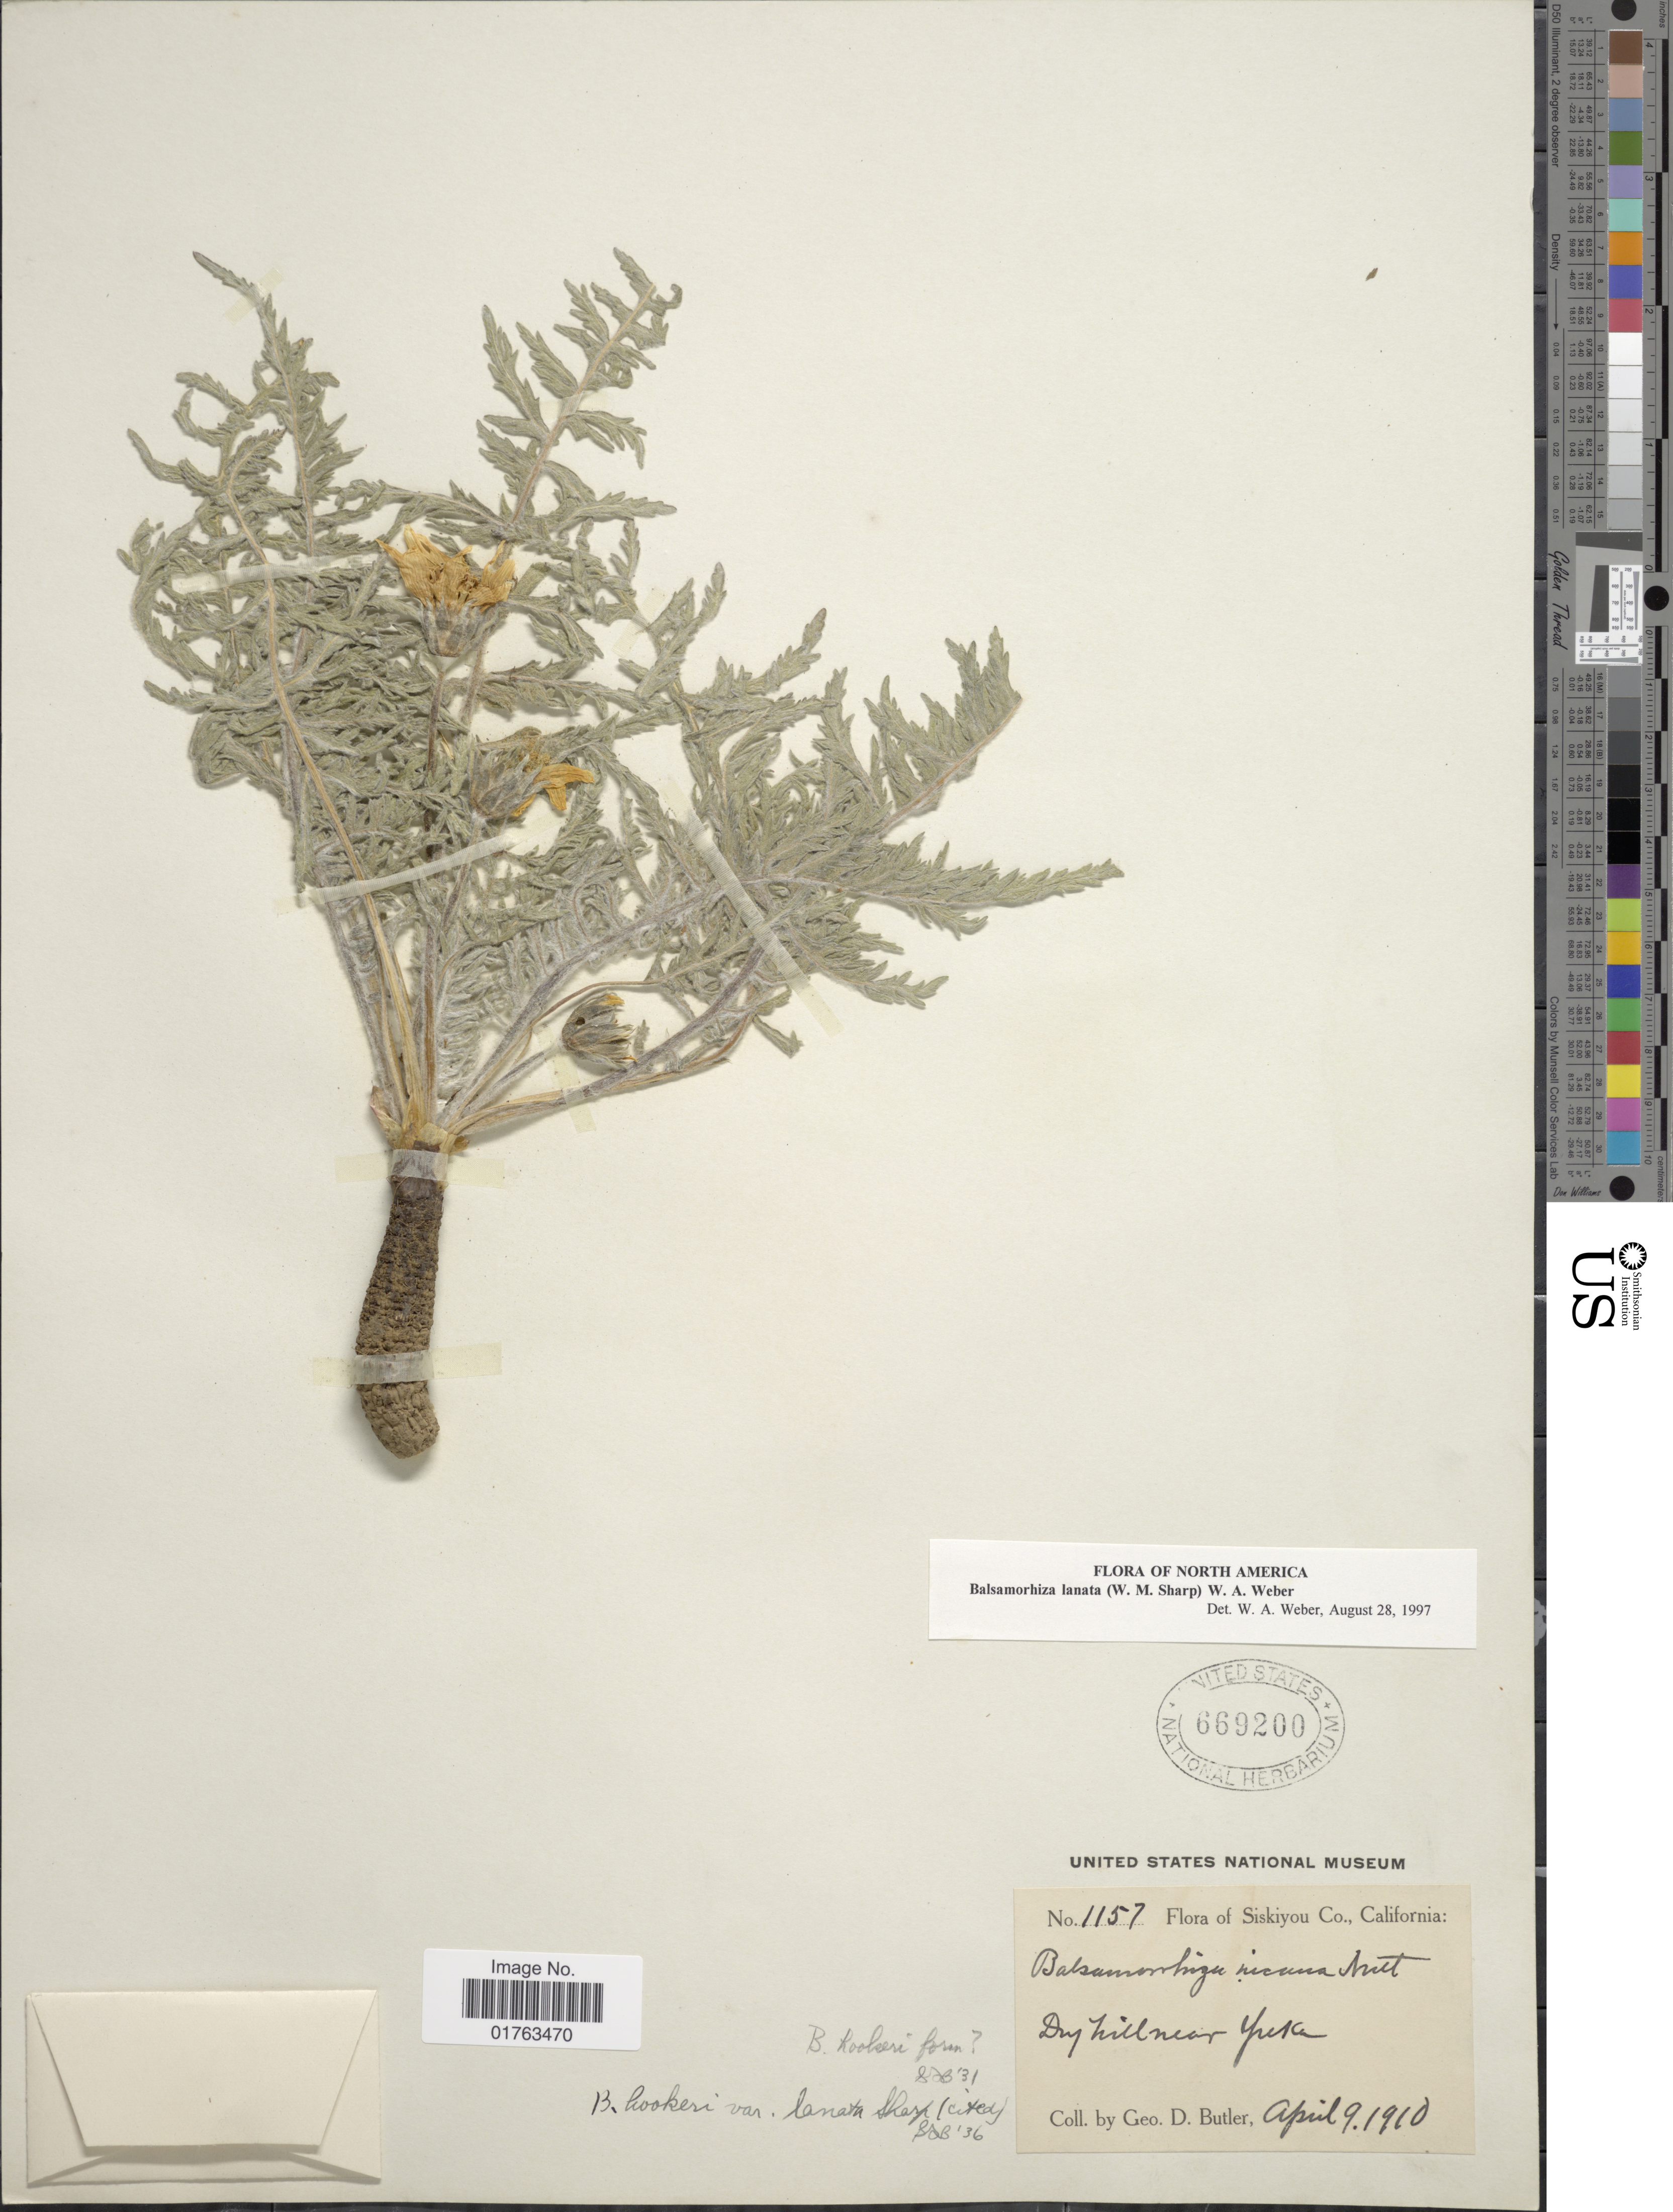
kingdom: Plantae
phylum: Tracheophyta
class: Magnoliopsida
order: Asterales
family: Asteraceae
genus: Balsamorhiza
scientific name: Balsamorhiza lanata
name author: (W.M. Sharp) W.A. Weber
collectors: G. D. Butler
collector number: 1157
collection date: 1910-04-09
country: United States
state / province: California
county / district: Siskiyou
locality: Siskiyou Co., Dry hill near Yuta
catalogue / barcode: US 669200